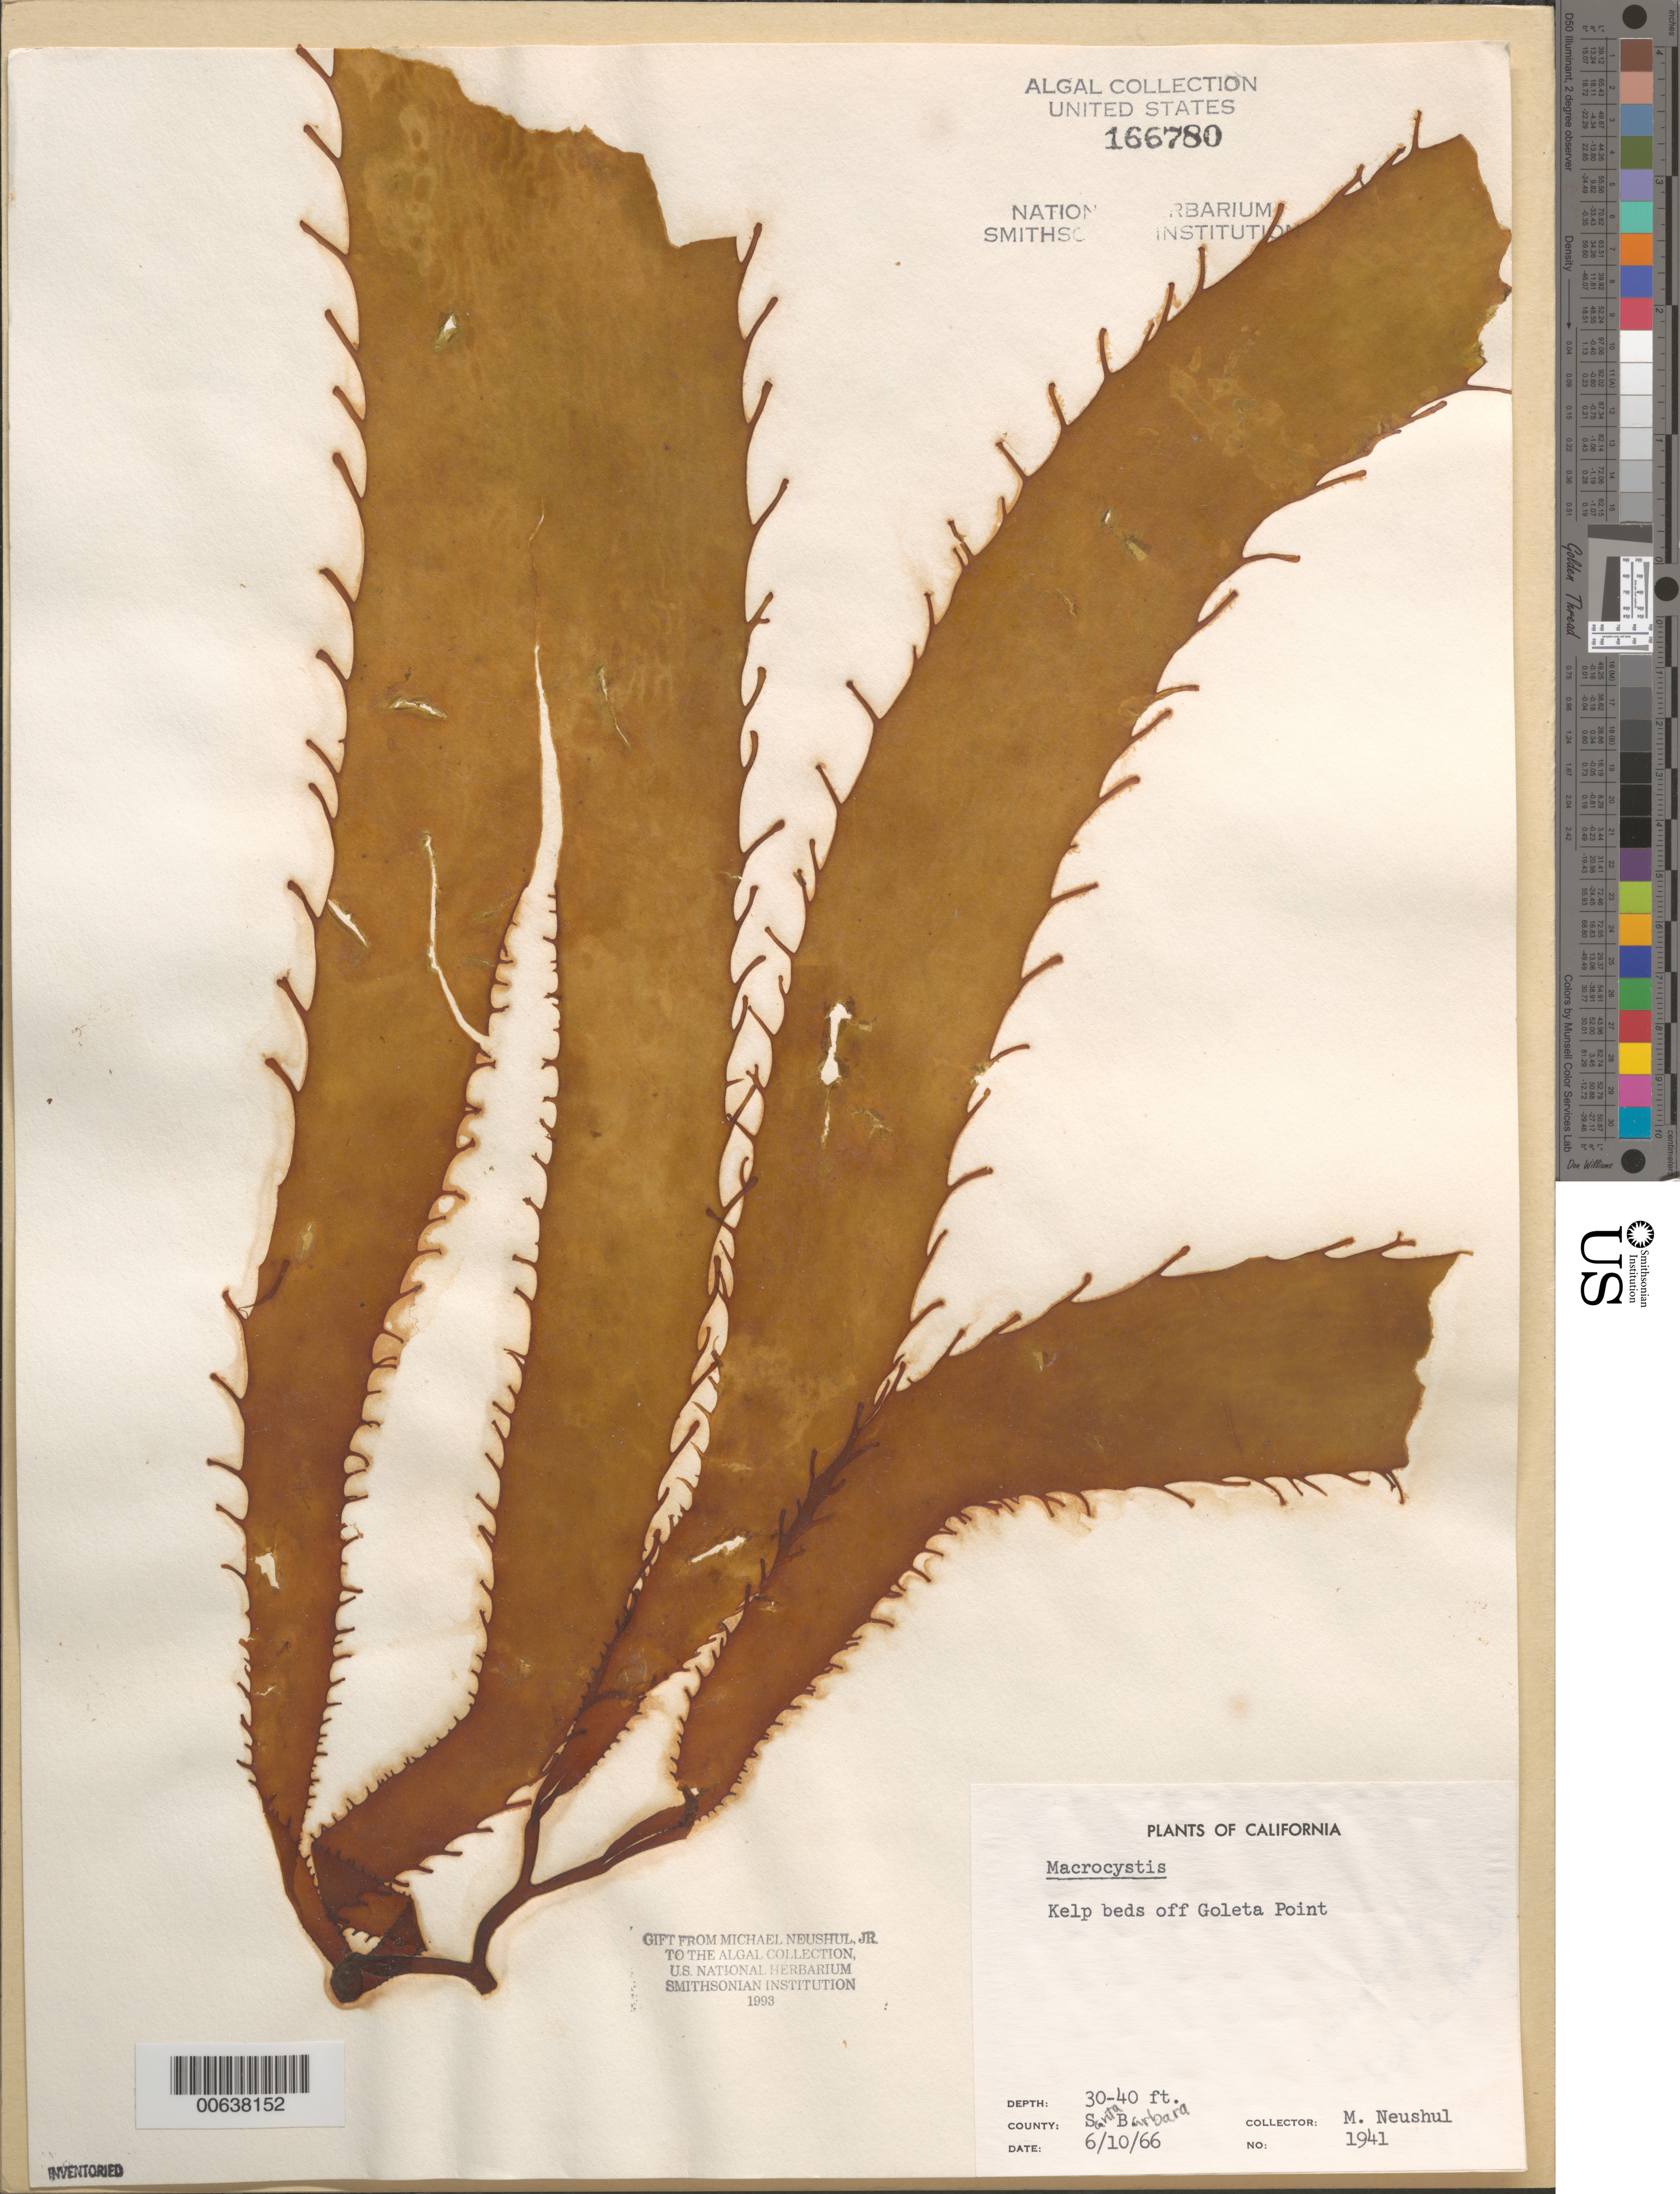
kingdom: Chromista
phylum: Ochrophyta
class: Phaeophyceae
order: Laminariales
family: Laminariaceae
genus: Macrocystis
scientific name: Macrocystis sp.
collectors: M. Neushul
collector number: Neushul 1941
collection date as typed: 10 Jun 1966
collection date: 1966-06-10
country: United States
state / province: California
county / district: Santa Barbara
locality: Off Goleta Point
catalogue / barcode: US 166780